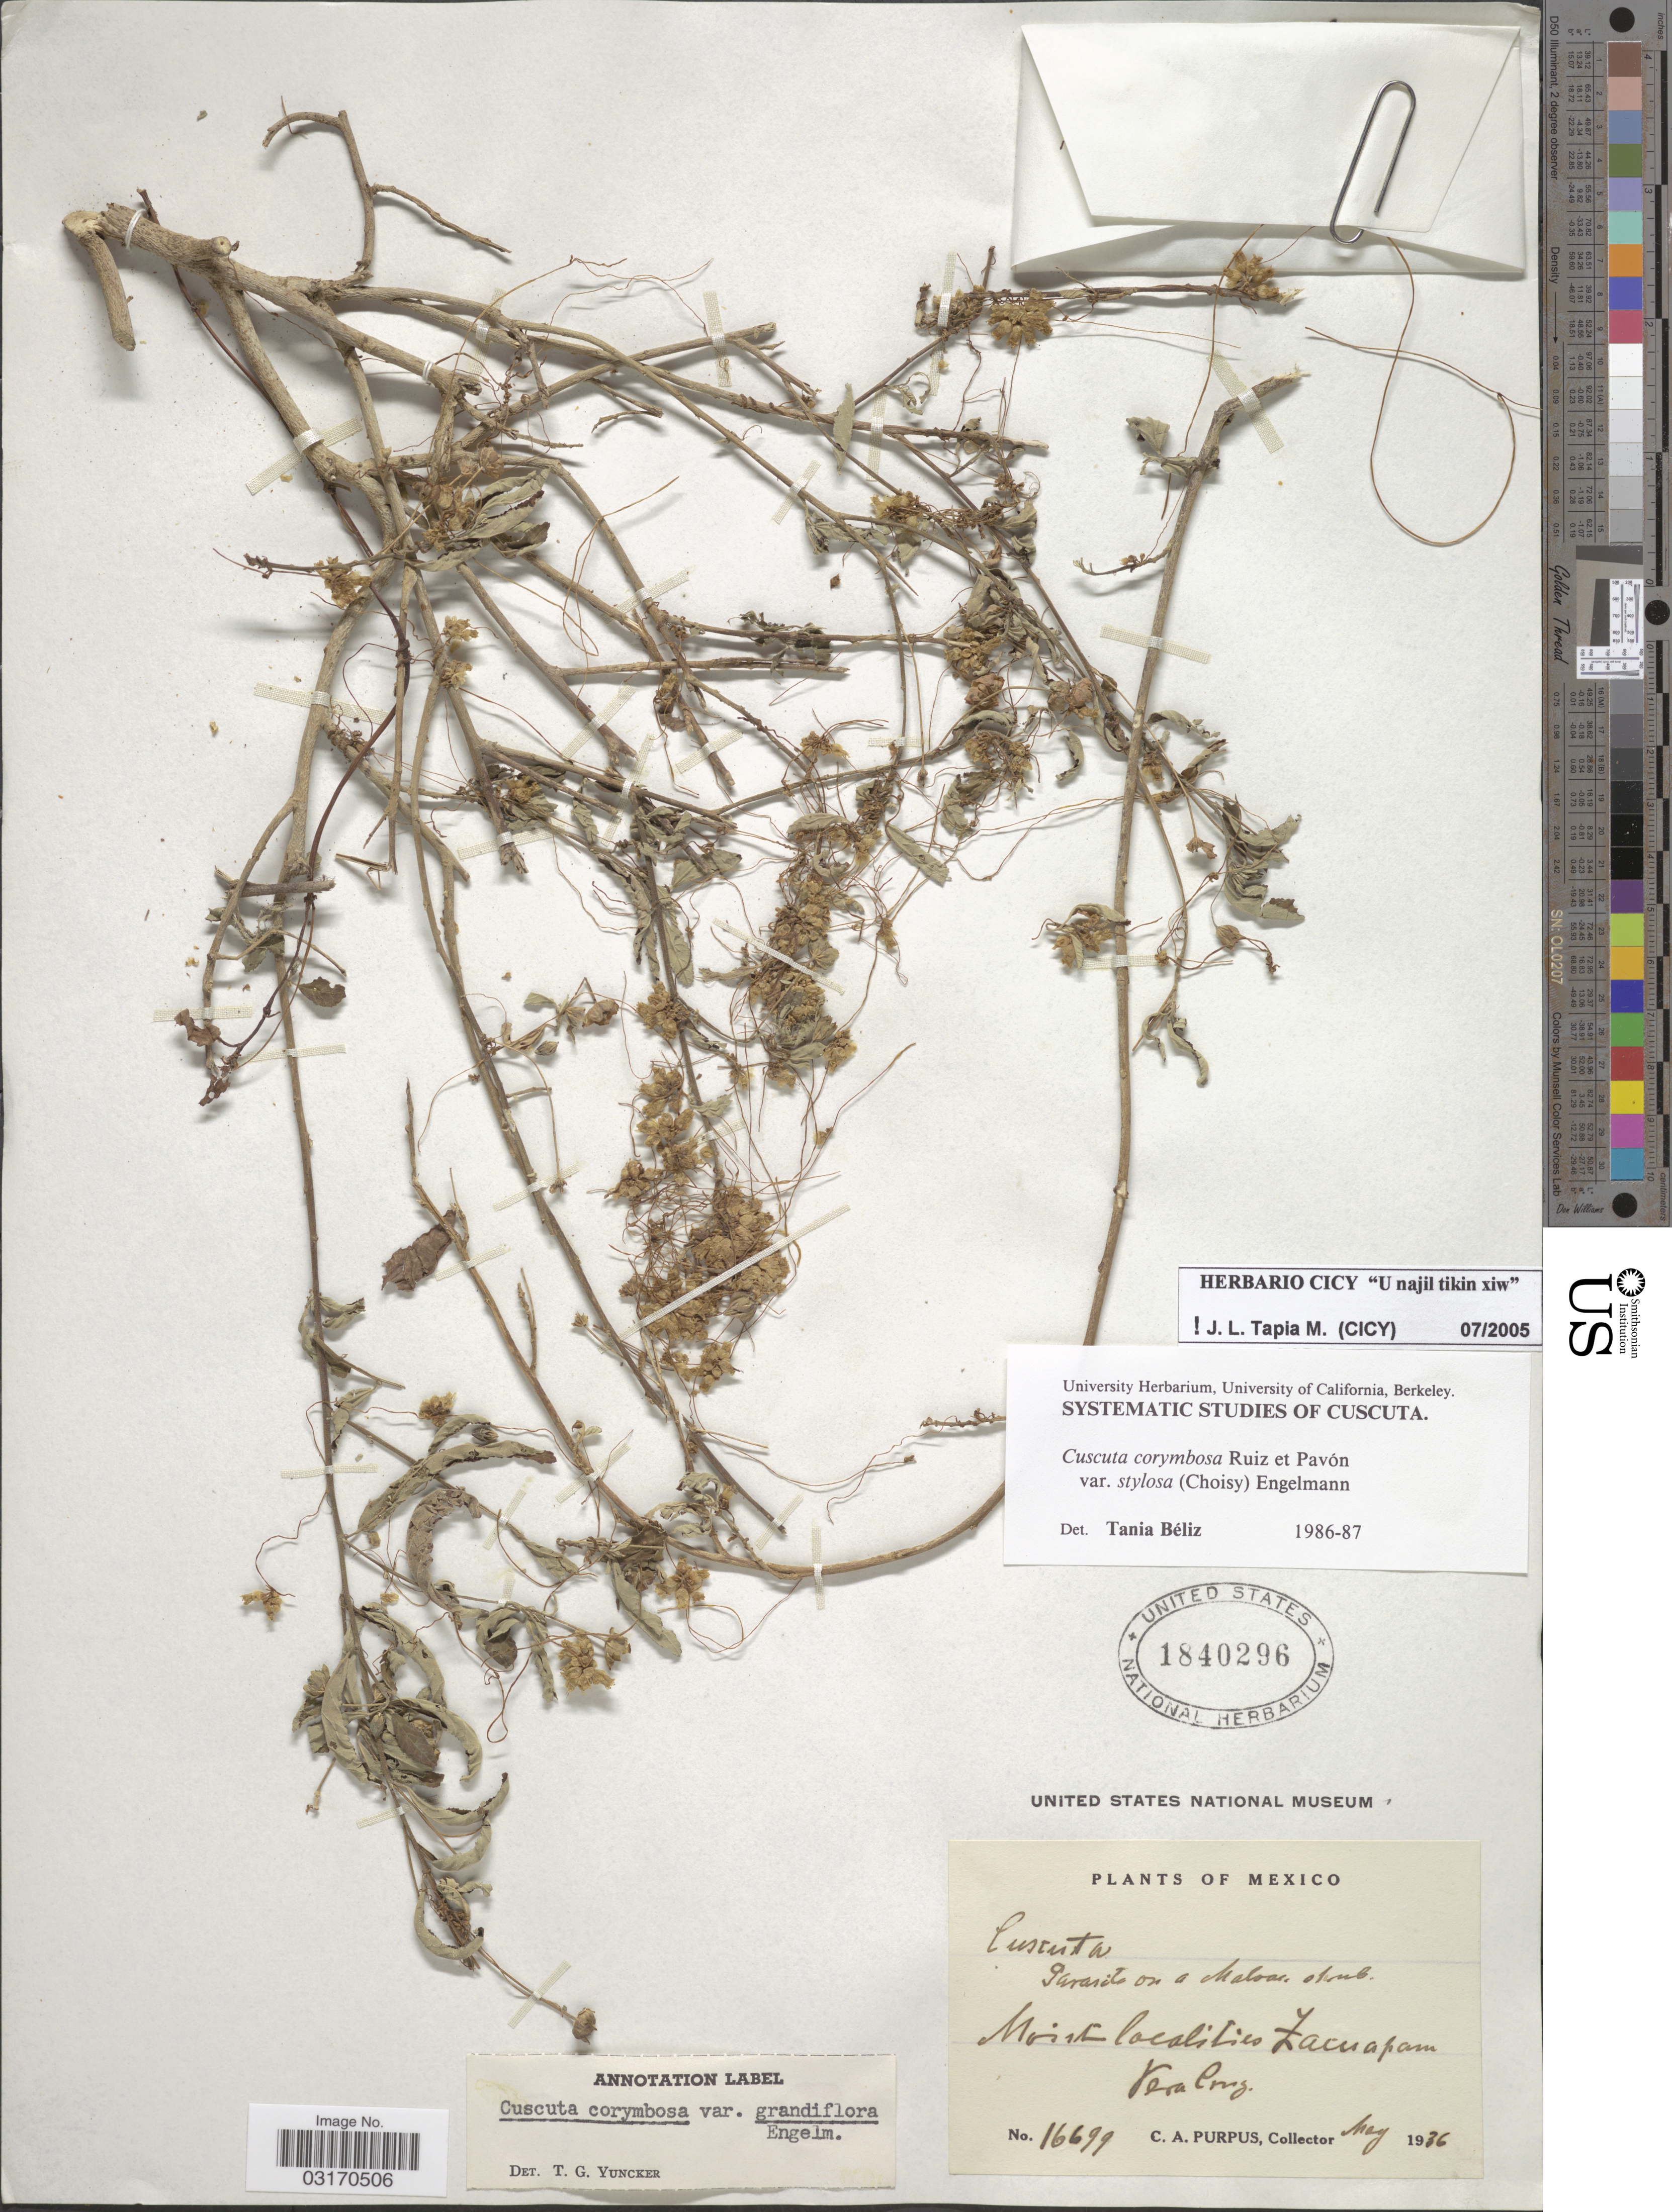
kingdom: Plantae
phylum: Tracheophyta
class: Magnoliopsida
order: Solanales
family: Convolvulaceae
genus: Cuscuta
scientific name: Cuscuta corymbosa var. stylosa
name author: (Choisy) Engelm.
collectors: C. A. Purpus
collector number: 16699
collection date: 1936-05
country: Mexico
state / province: Veracruz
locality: Moist localities Zacuapan. Vera Cruz.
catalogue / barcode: US 1840296